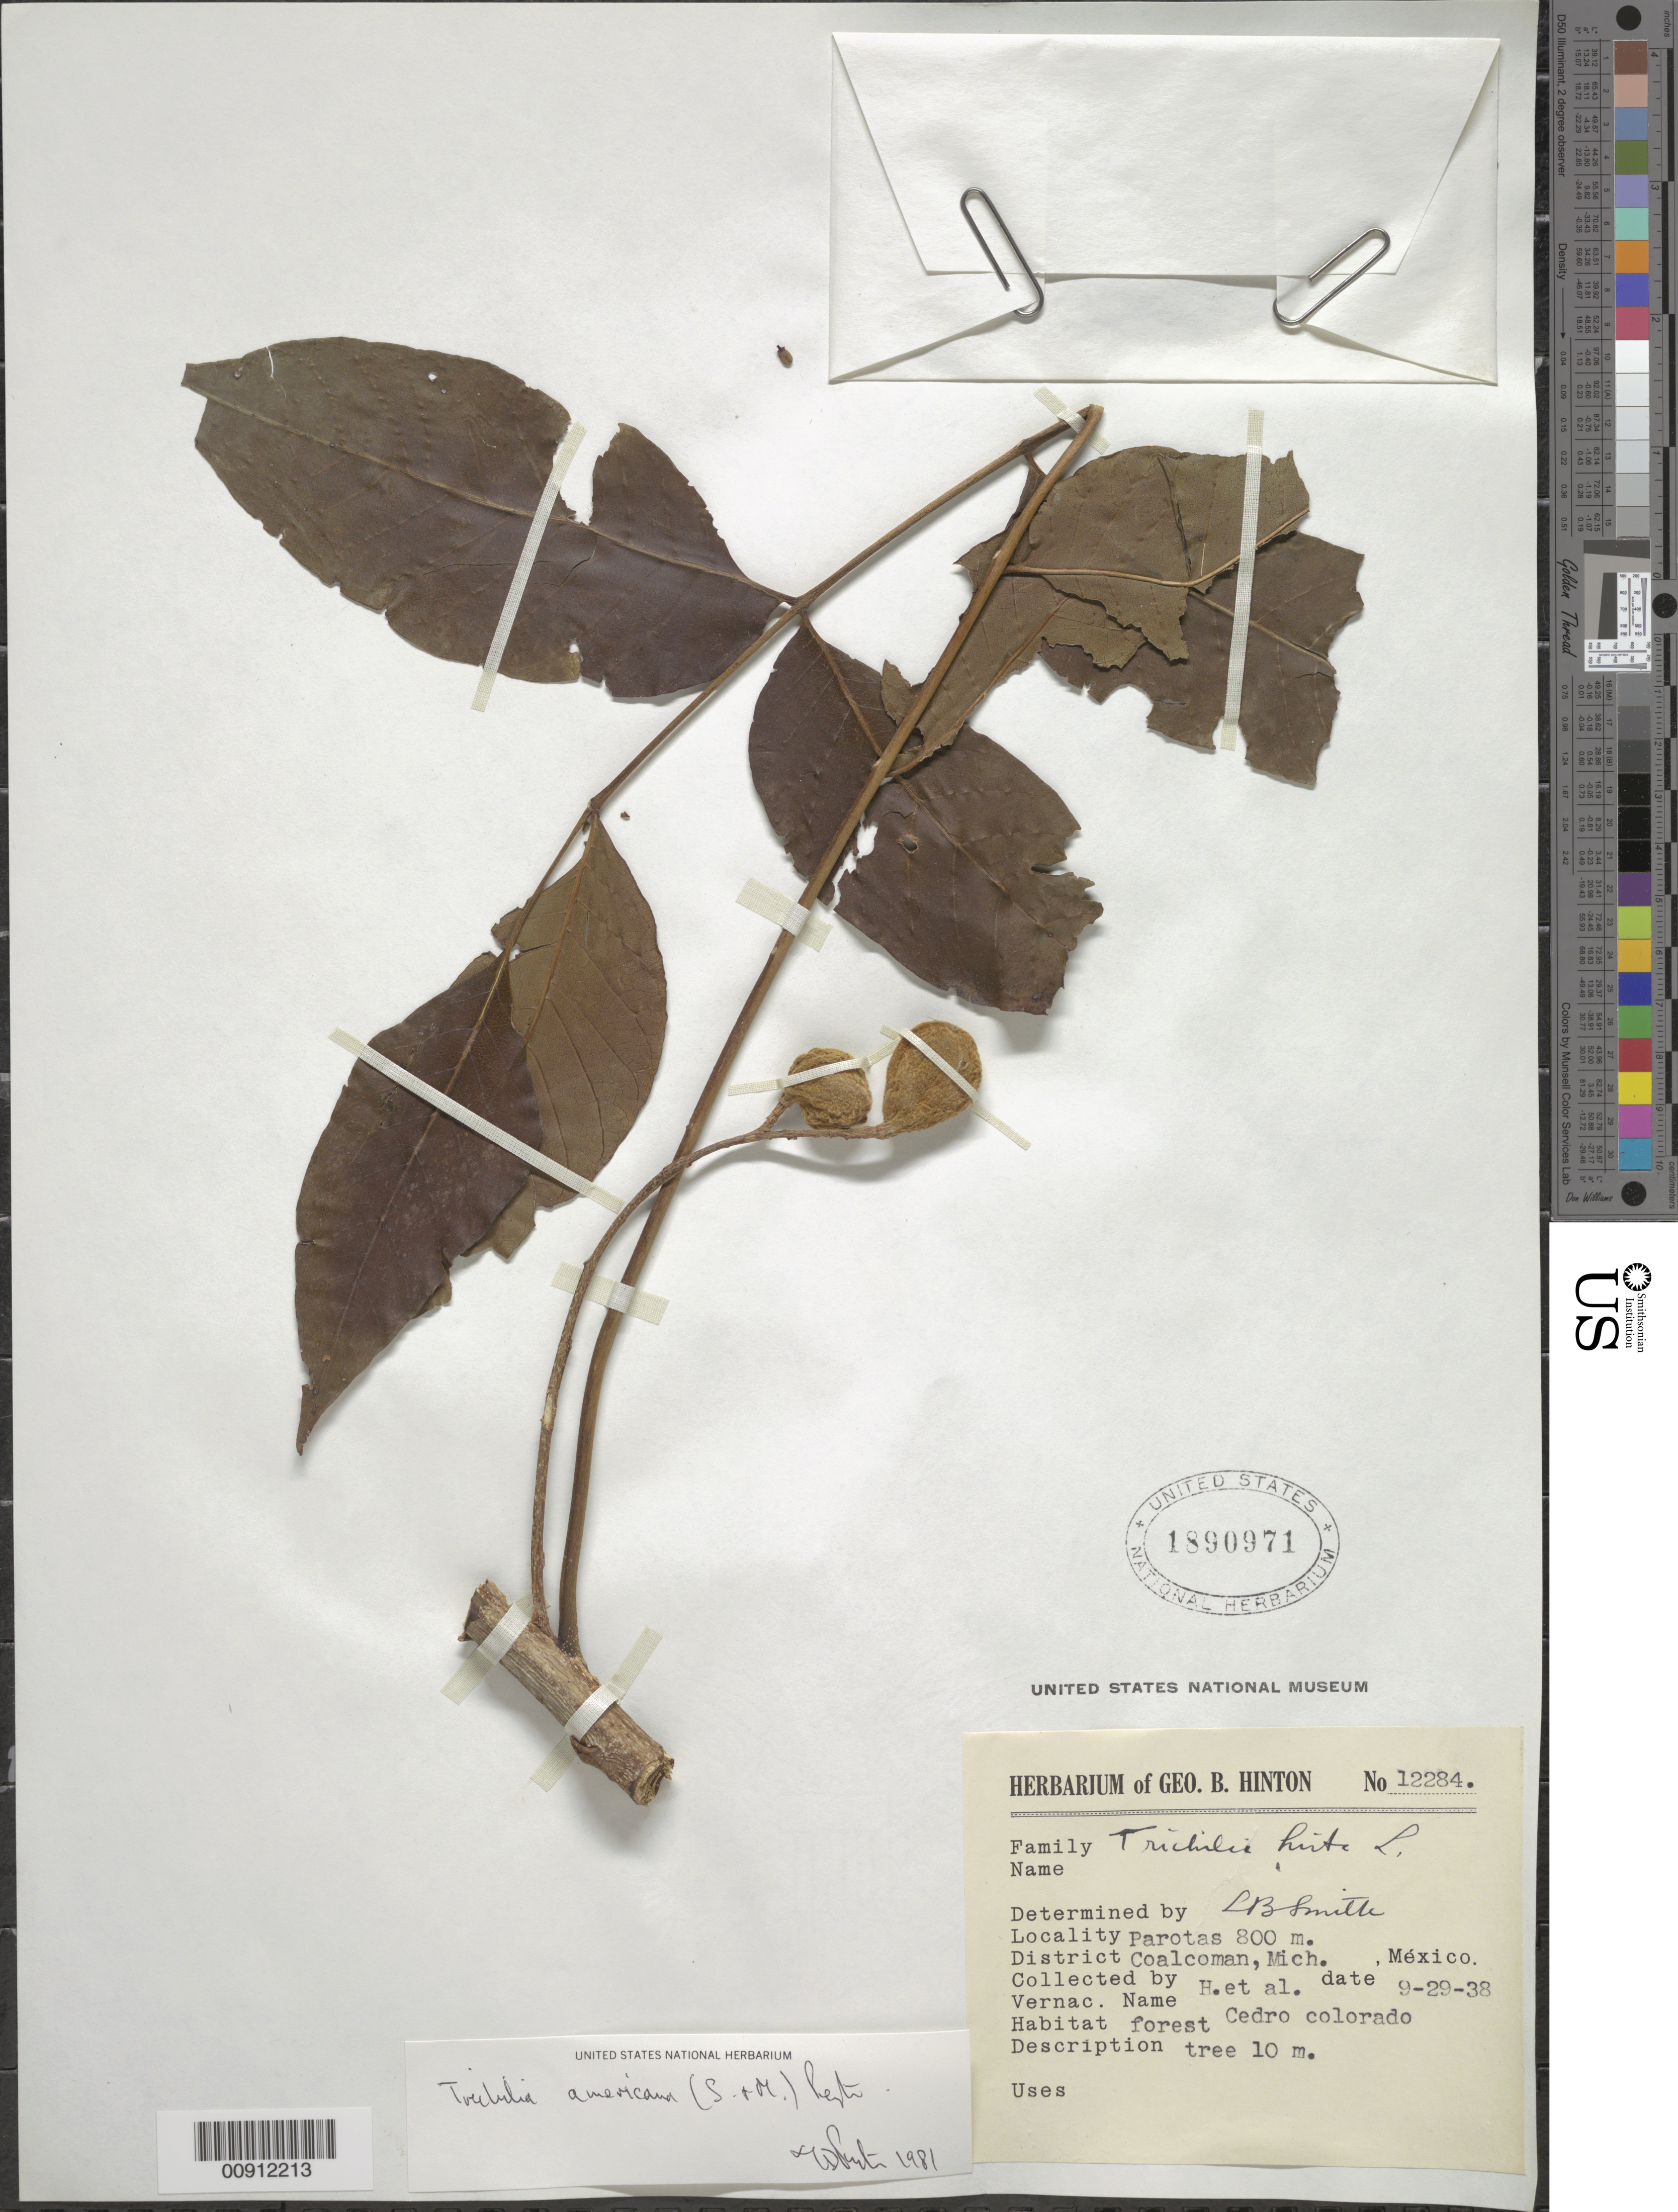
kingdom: Plantae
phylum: Tracheophyta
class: Magnoliopsida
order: Sapindales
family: Meliaceae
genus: Trichilia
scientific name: Trichilia americana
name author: (Sessé & Moc.) T.D. Penn.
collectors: G. B. Hinton & et al.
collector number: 12284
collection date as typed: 29 Sep 1938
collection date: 1938-09-29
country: Mexico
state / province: Michoacán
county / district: Coalcomán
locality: Parotas, District Coalcomán, Michoacán.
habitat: Forest.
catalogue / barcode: US 1890971